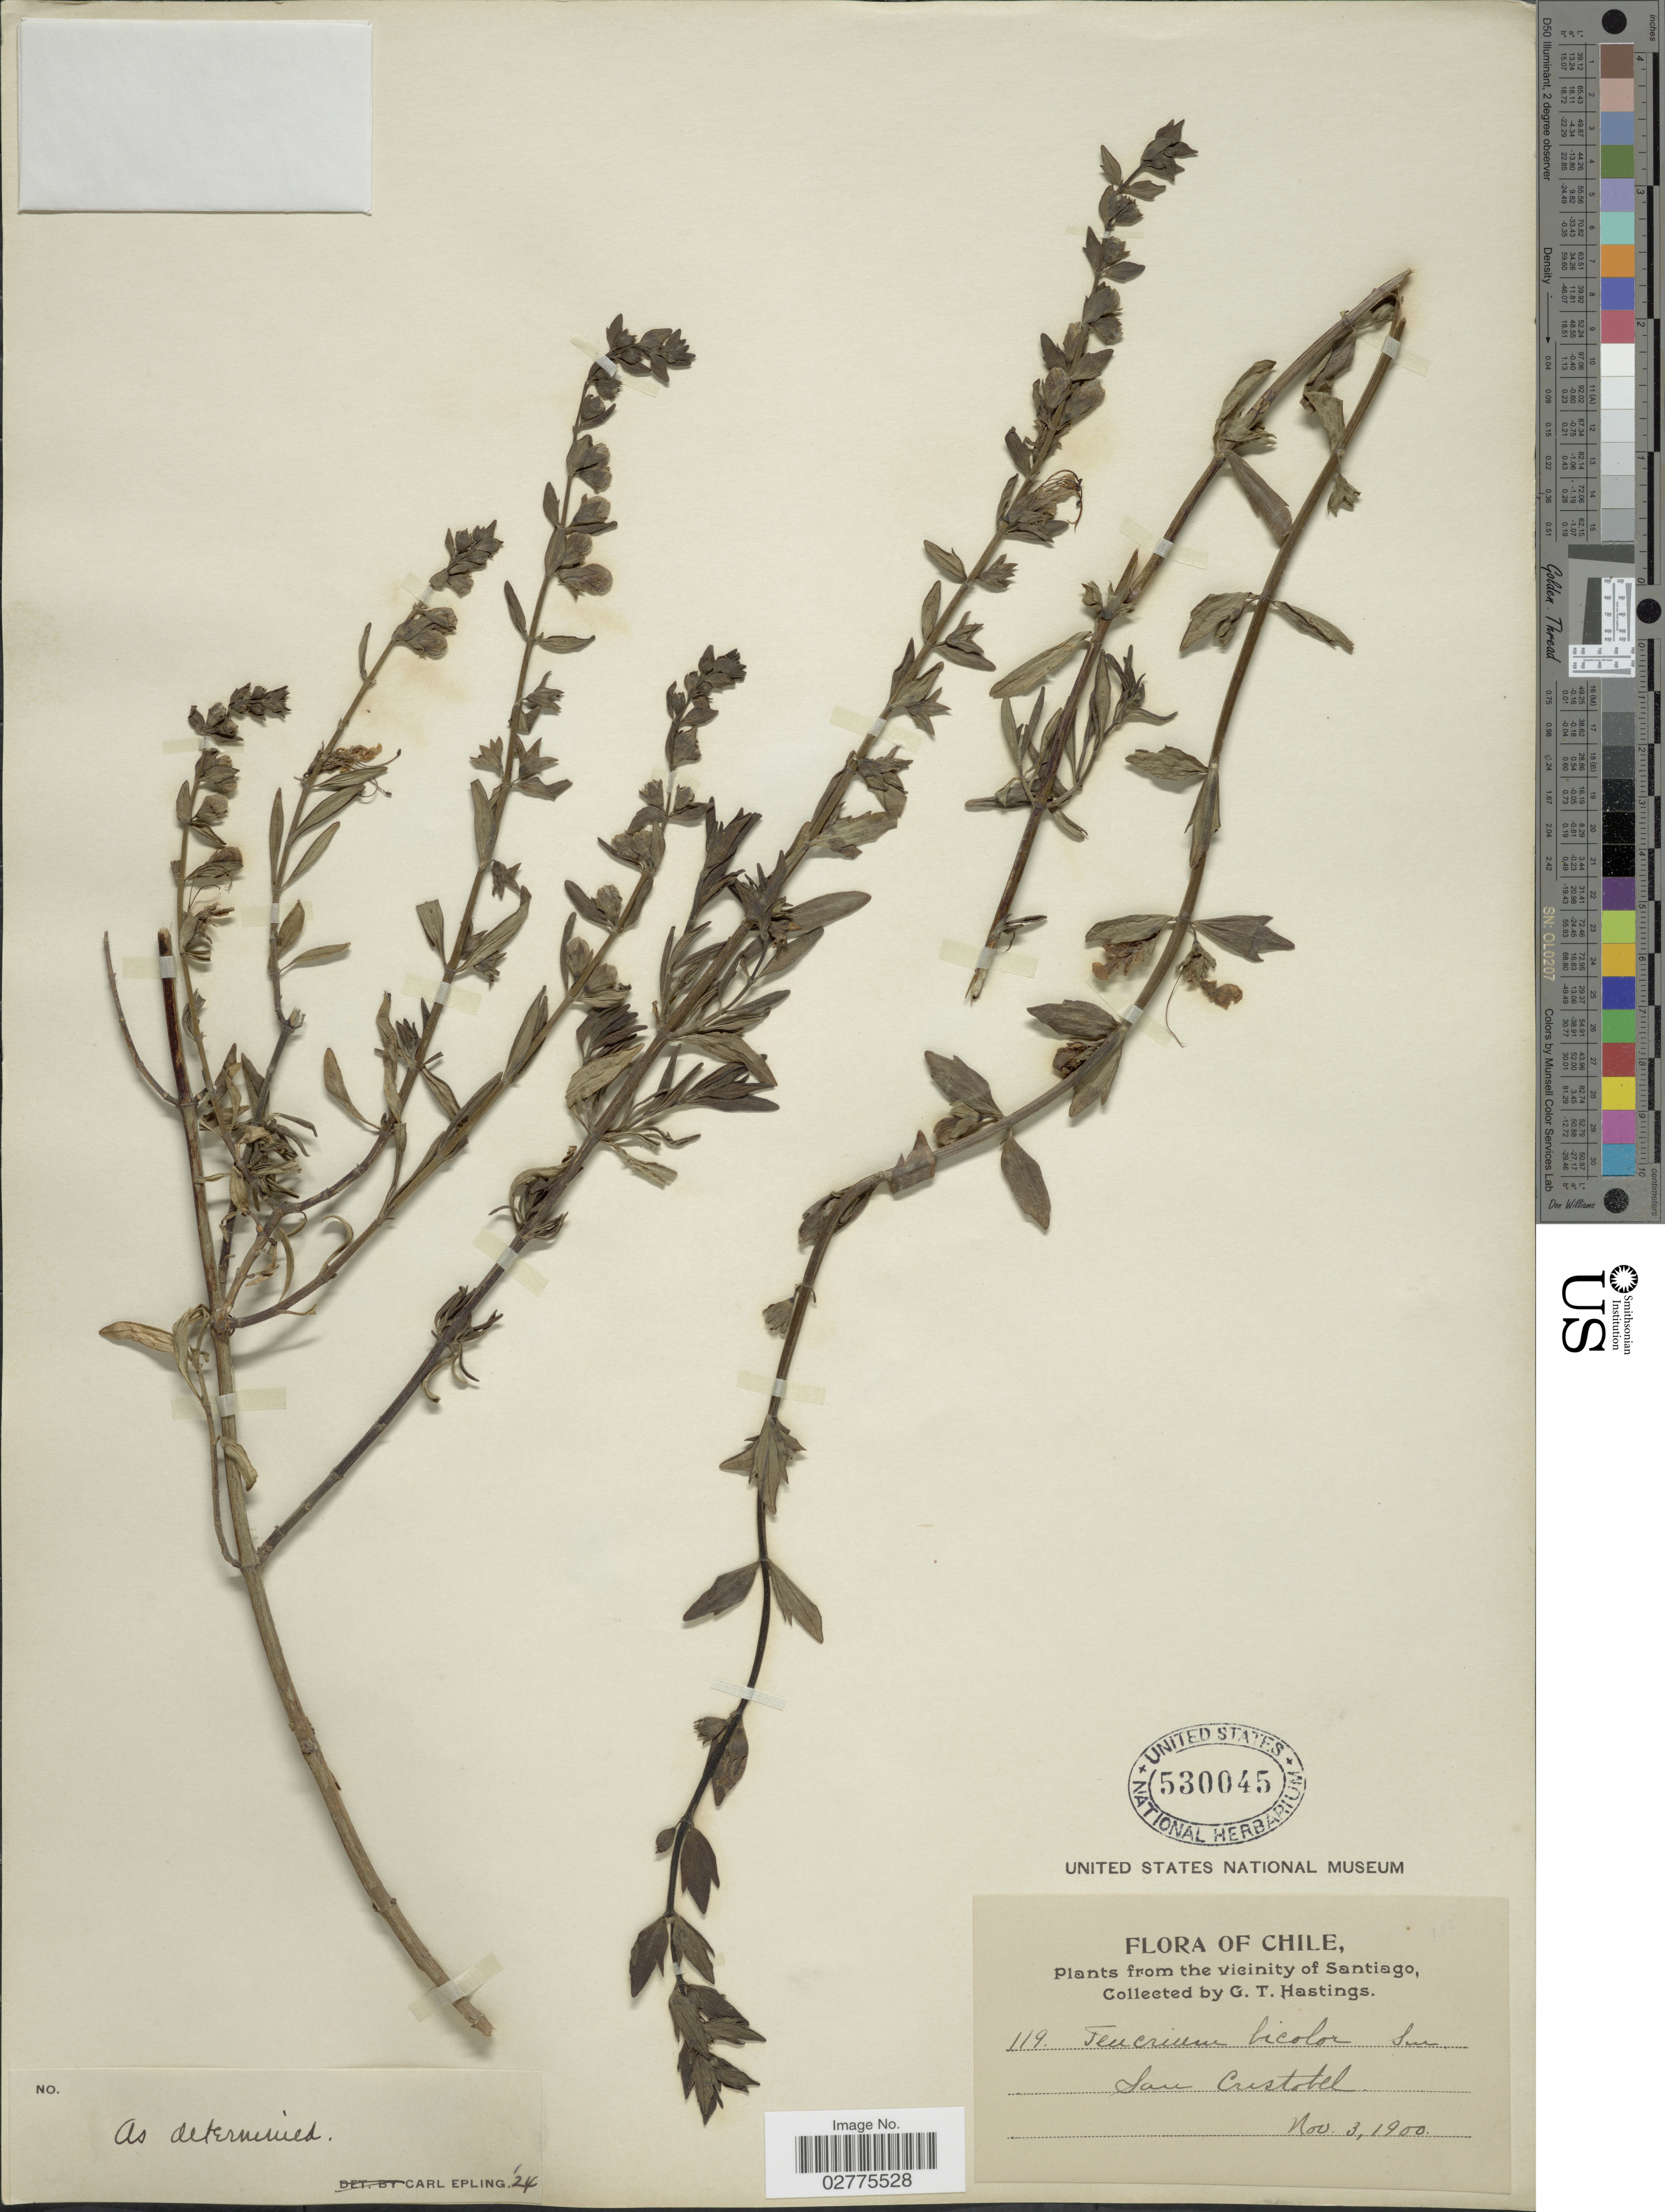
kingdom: Plantae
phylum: Tracheophyta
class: Magnoliopsida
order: Lamiales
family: Lamiaceae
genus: Teucrium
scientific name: Teucrium bicolor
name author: (Sm.) Raf.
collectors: G. Hastings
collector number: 119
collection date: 1900-11-03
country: Chile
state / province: Región Metropolitana (RM)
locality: Vicinity of Santiago, San Cristobal.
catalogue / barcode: US 530045